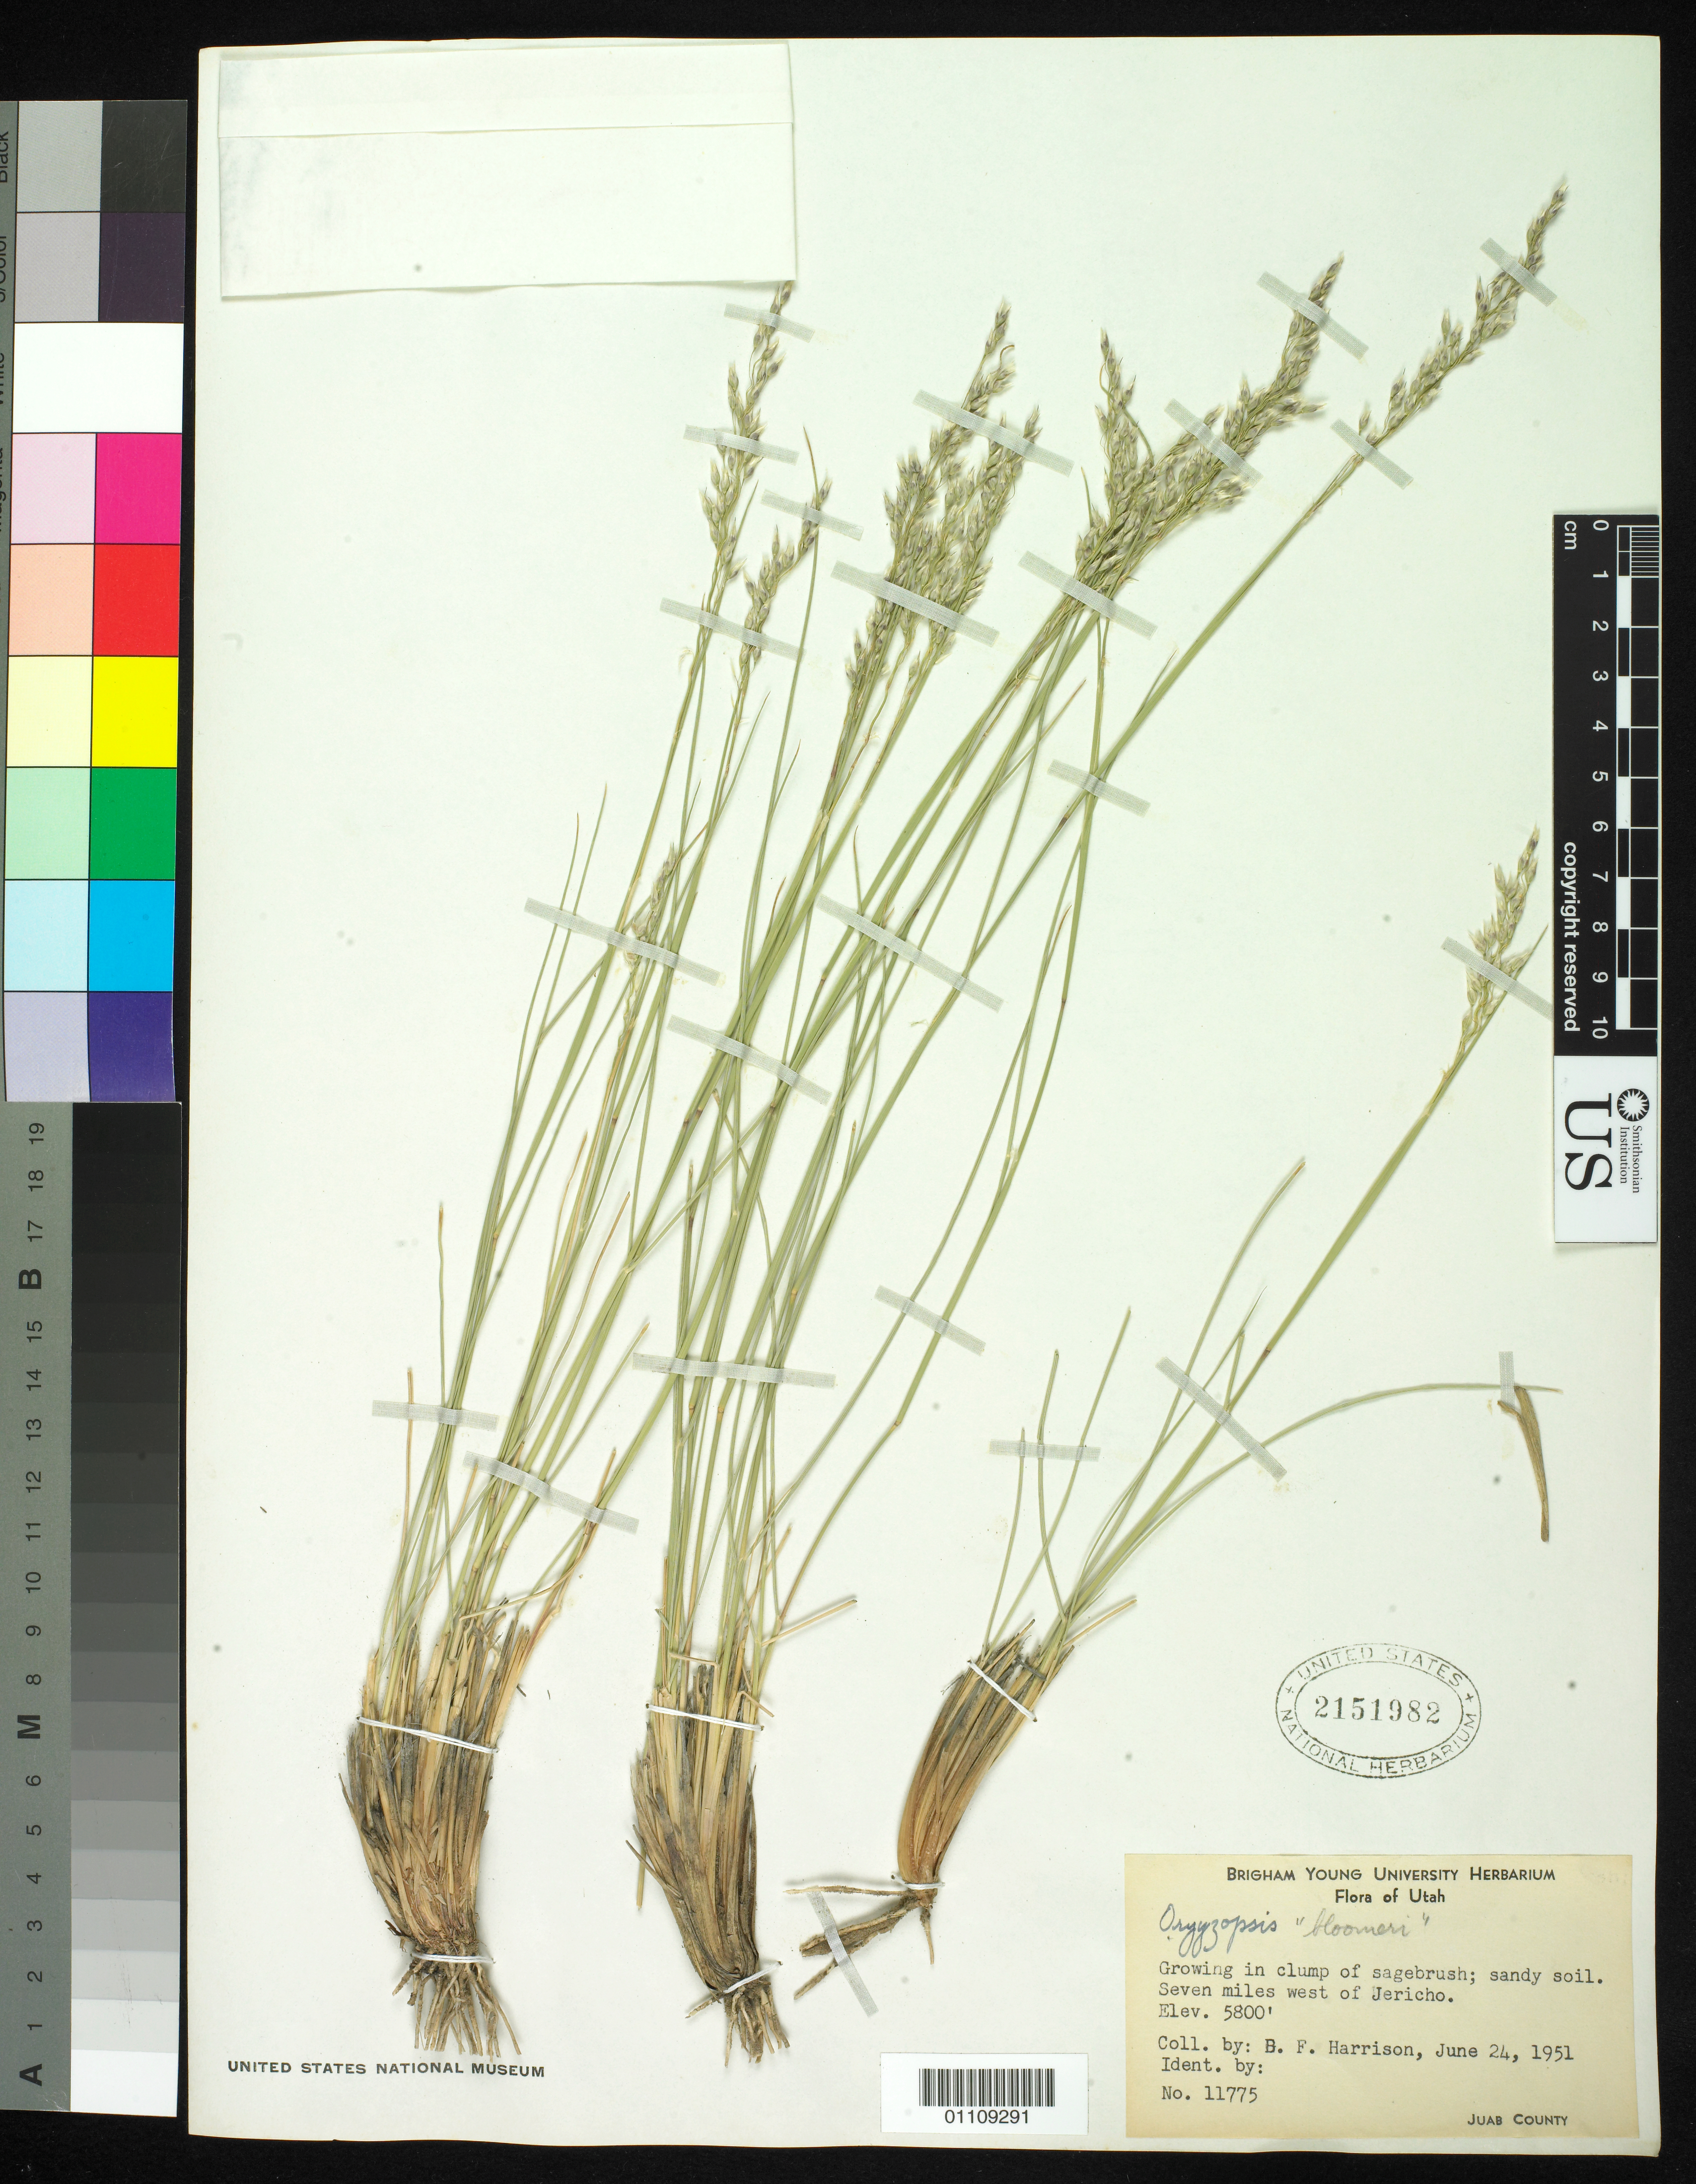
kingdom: Plantae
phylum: Tracheophyta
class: Liliopsida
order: Poales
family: Poaceae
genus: Eriocoma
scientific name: Eriocoma bloomeri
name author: Romasch.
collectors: B. F. Harrison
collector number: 11775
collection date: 1951-06-24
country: United States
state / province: Utah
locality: Growing in clump of sagebrush; sandy soil. Seven miles W. of Jericho.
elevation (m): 1768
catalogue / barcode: US 2151982